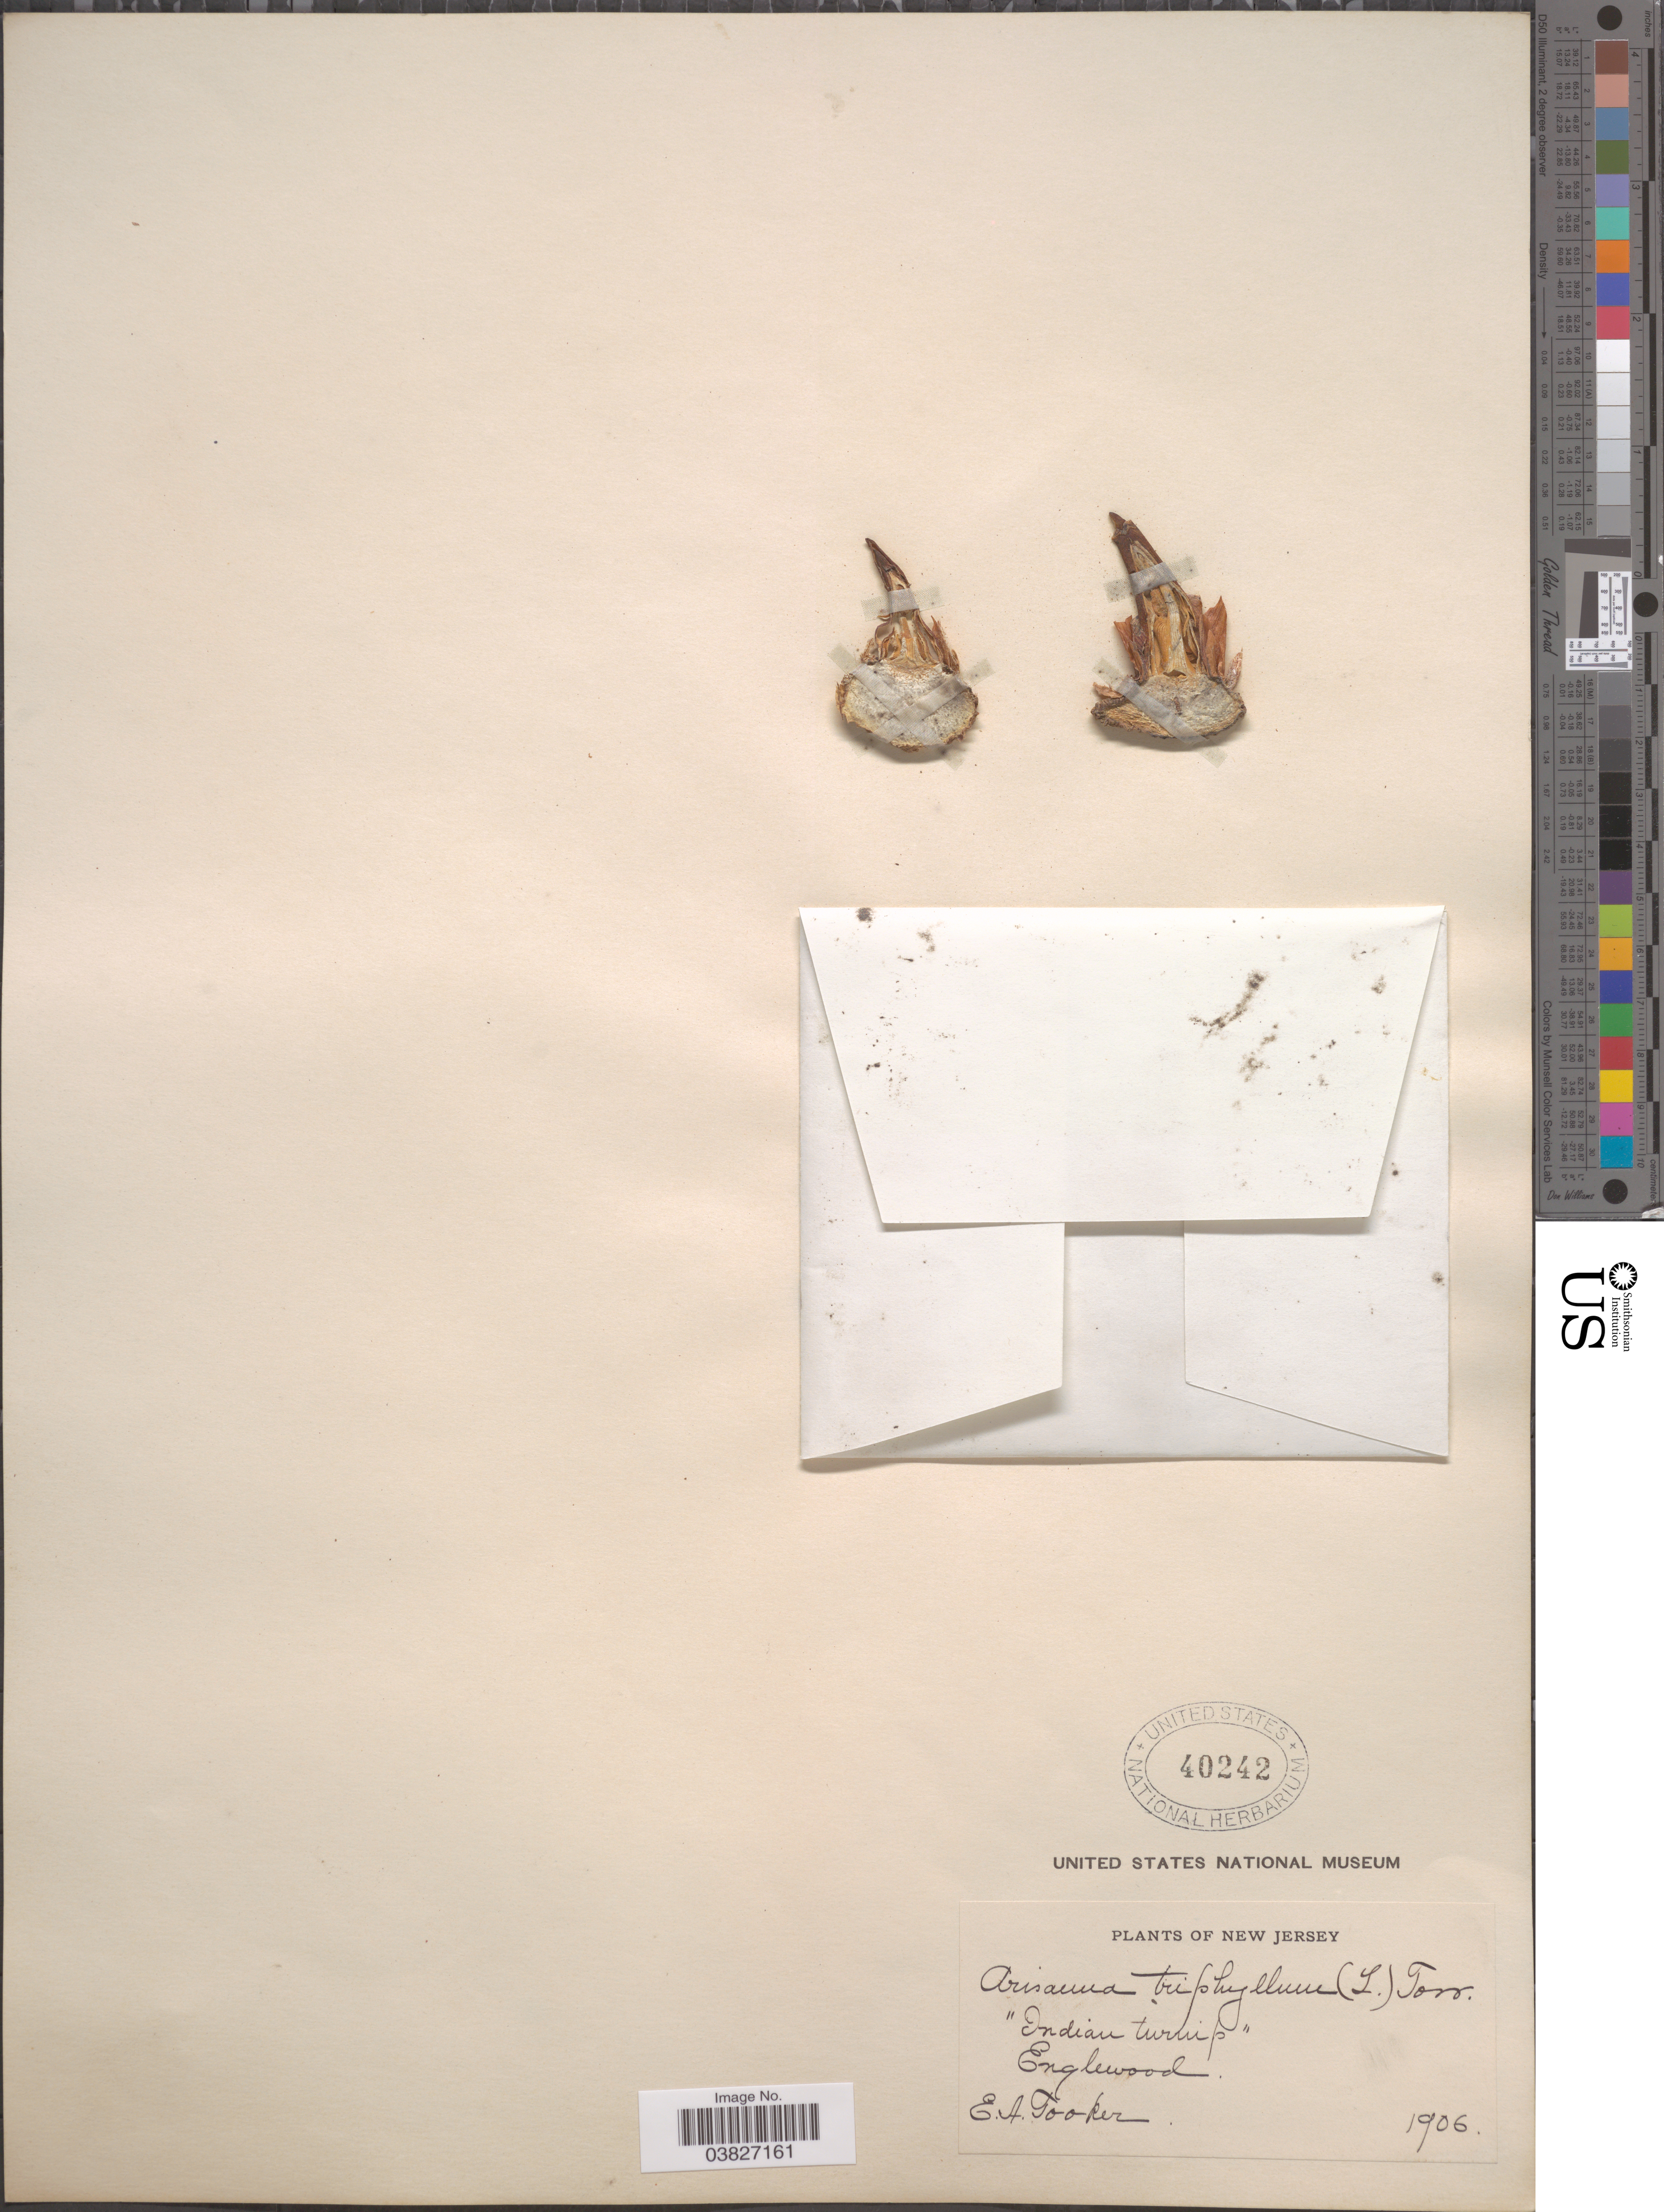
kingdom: Plantae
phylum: Tracheophyta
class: Liliopsida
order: Alismatales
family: Araceae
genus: Arisaema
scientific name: Arisaema triphyllum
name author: (L.) Schott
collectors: E. Tooker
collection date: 1906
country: United States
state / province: New Jersey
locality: Englewood.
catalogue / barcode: US 40242